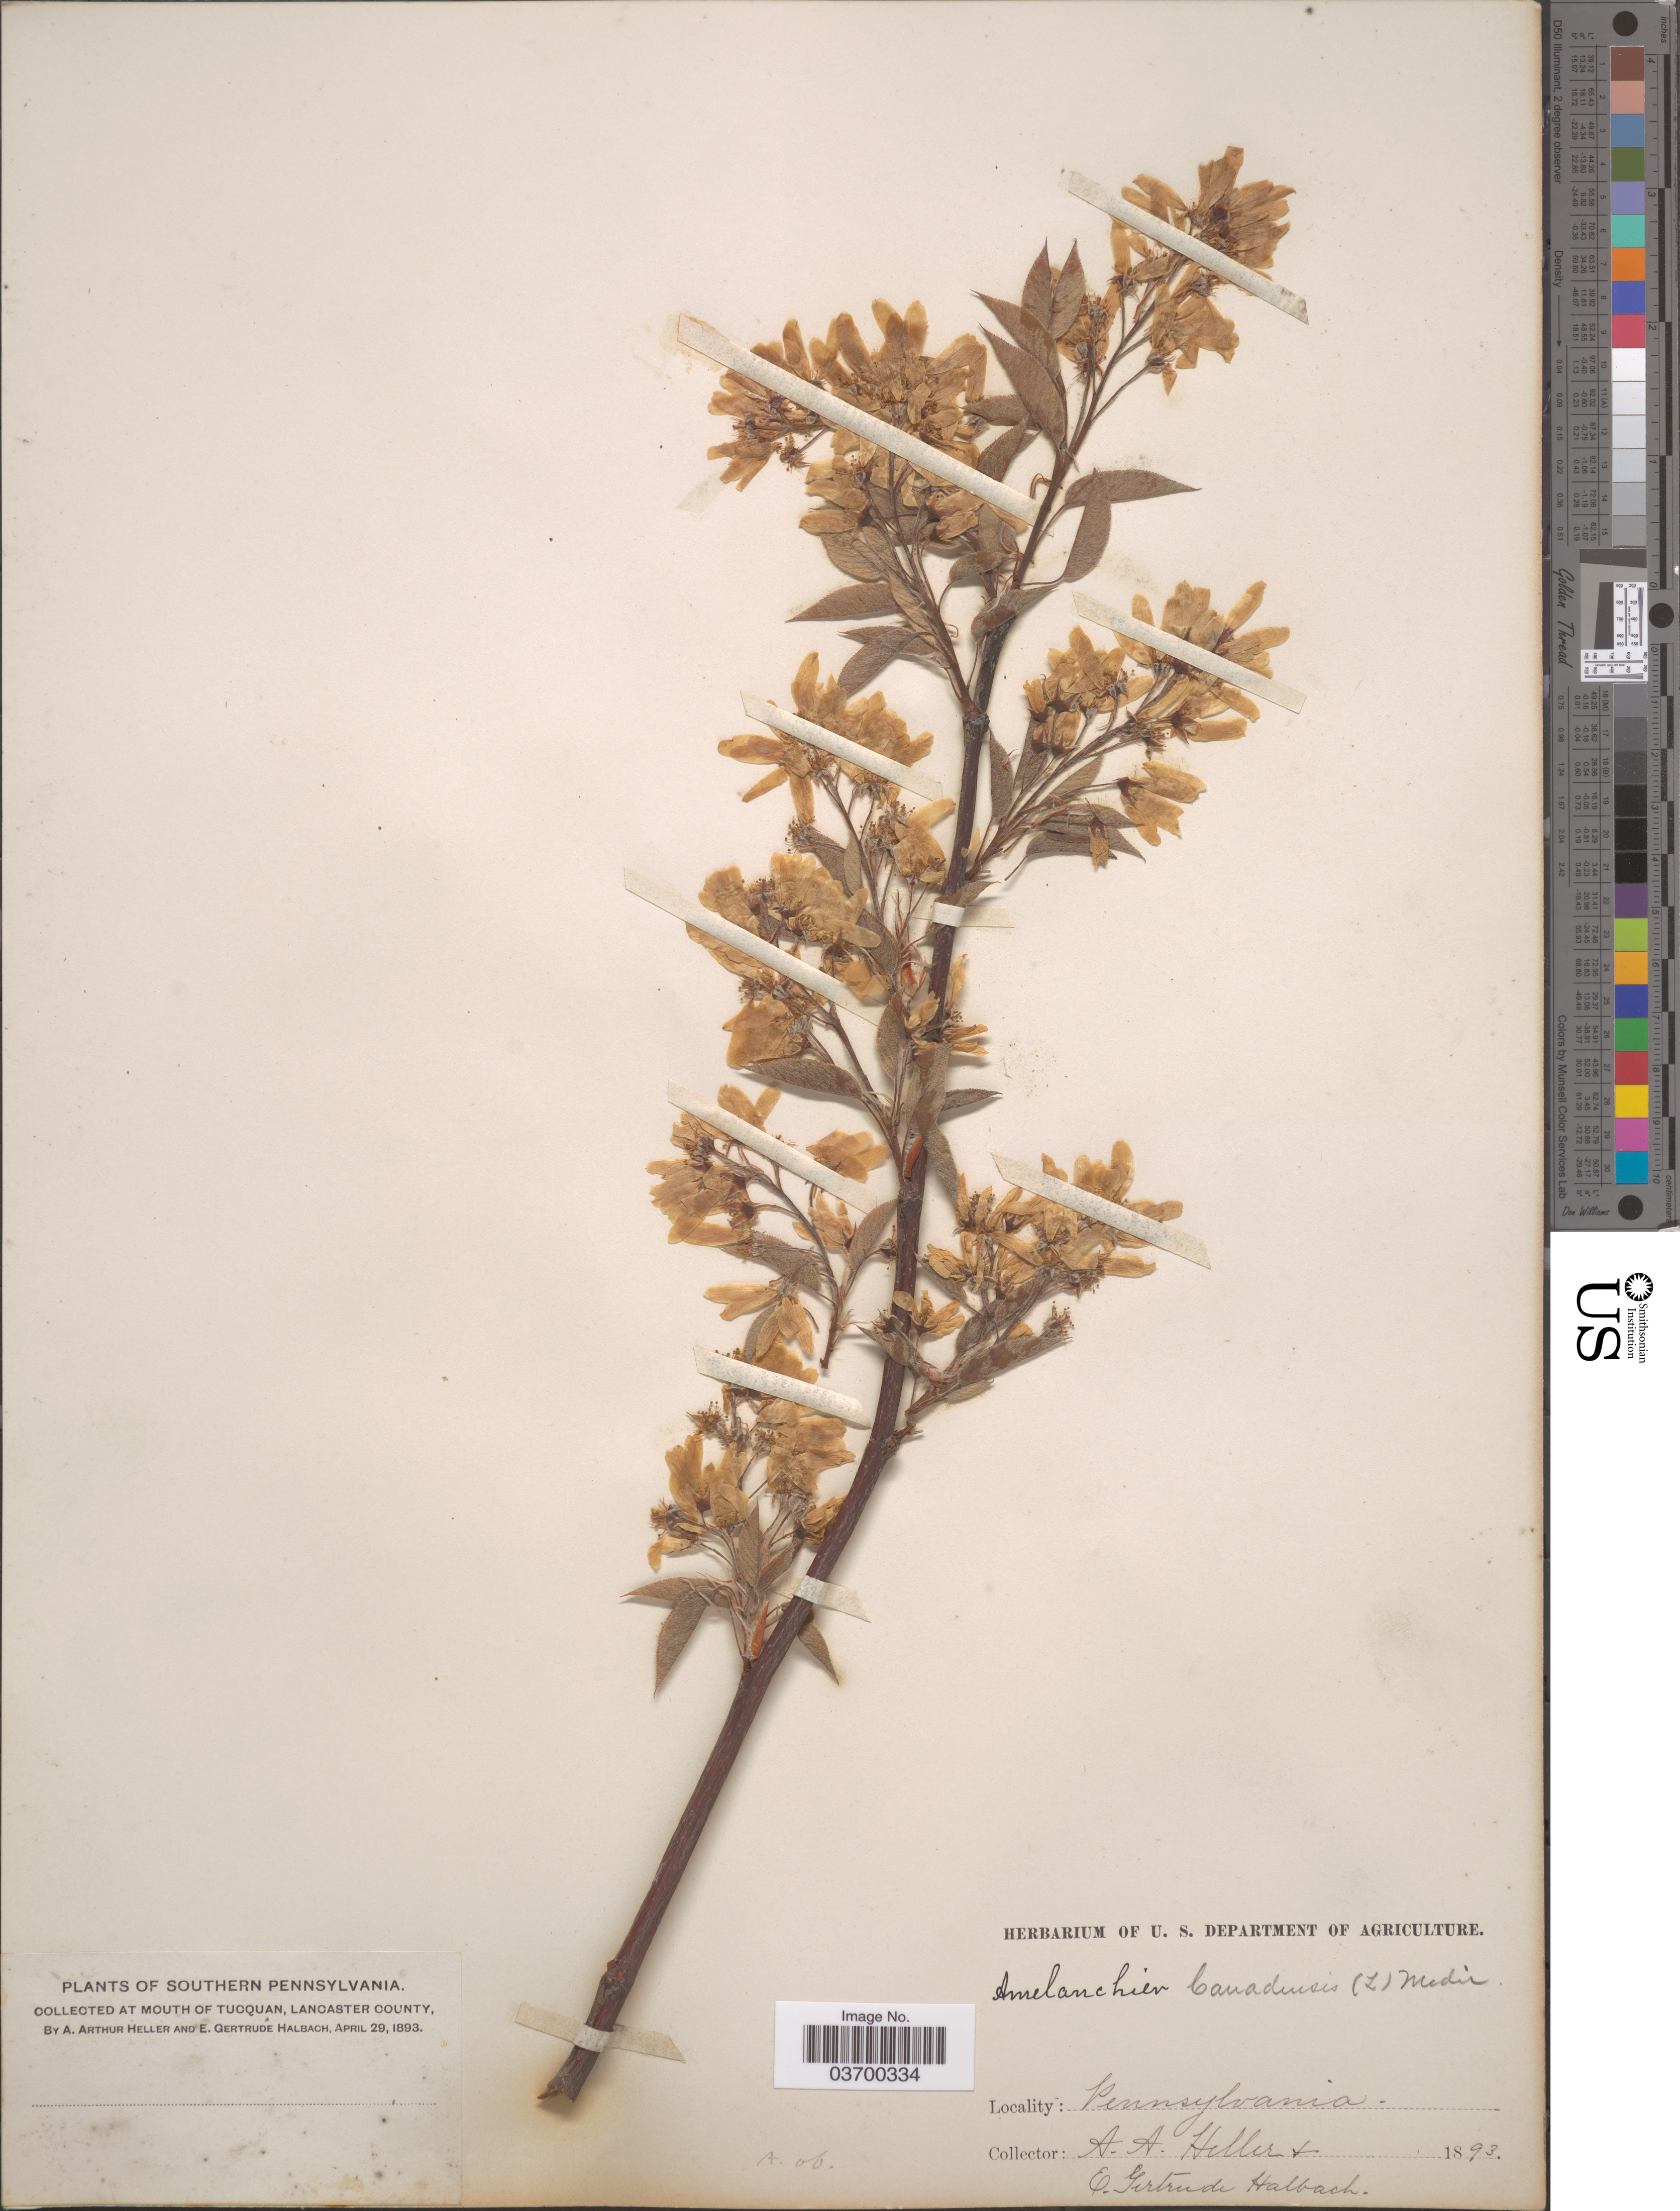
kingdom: Plantae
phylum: Tracheophyta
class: Magnoliopsida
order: Rosales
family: Rosaceae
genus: Amelanchier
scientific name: Amelanchier canadensis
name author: (L.) Medic.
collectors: A. A. Heller & E. G. Halbach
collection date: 1893-04-29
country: United States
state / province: Pennsylvania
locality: Southern Pennsylvania. Mouth of Tucquan, Lancaster County.